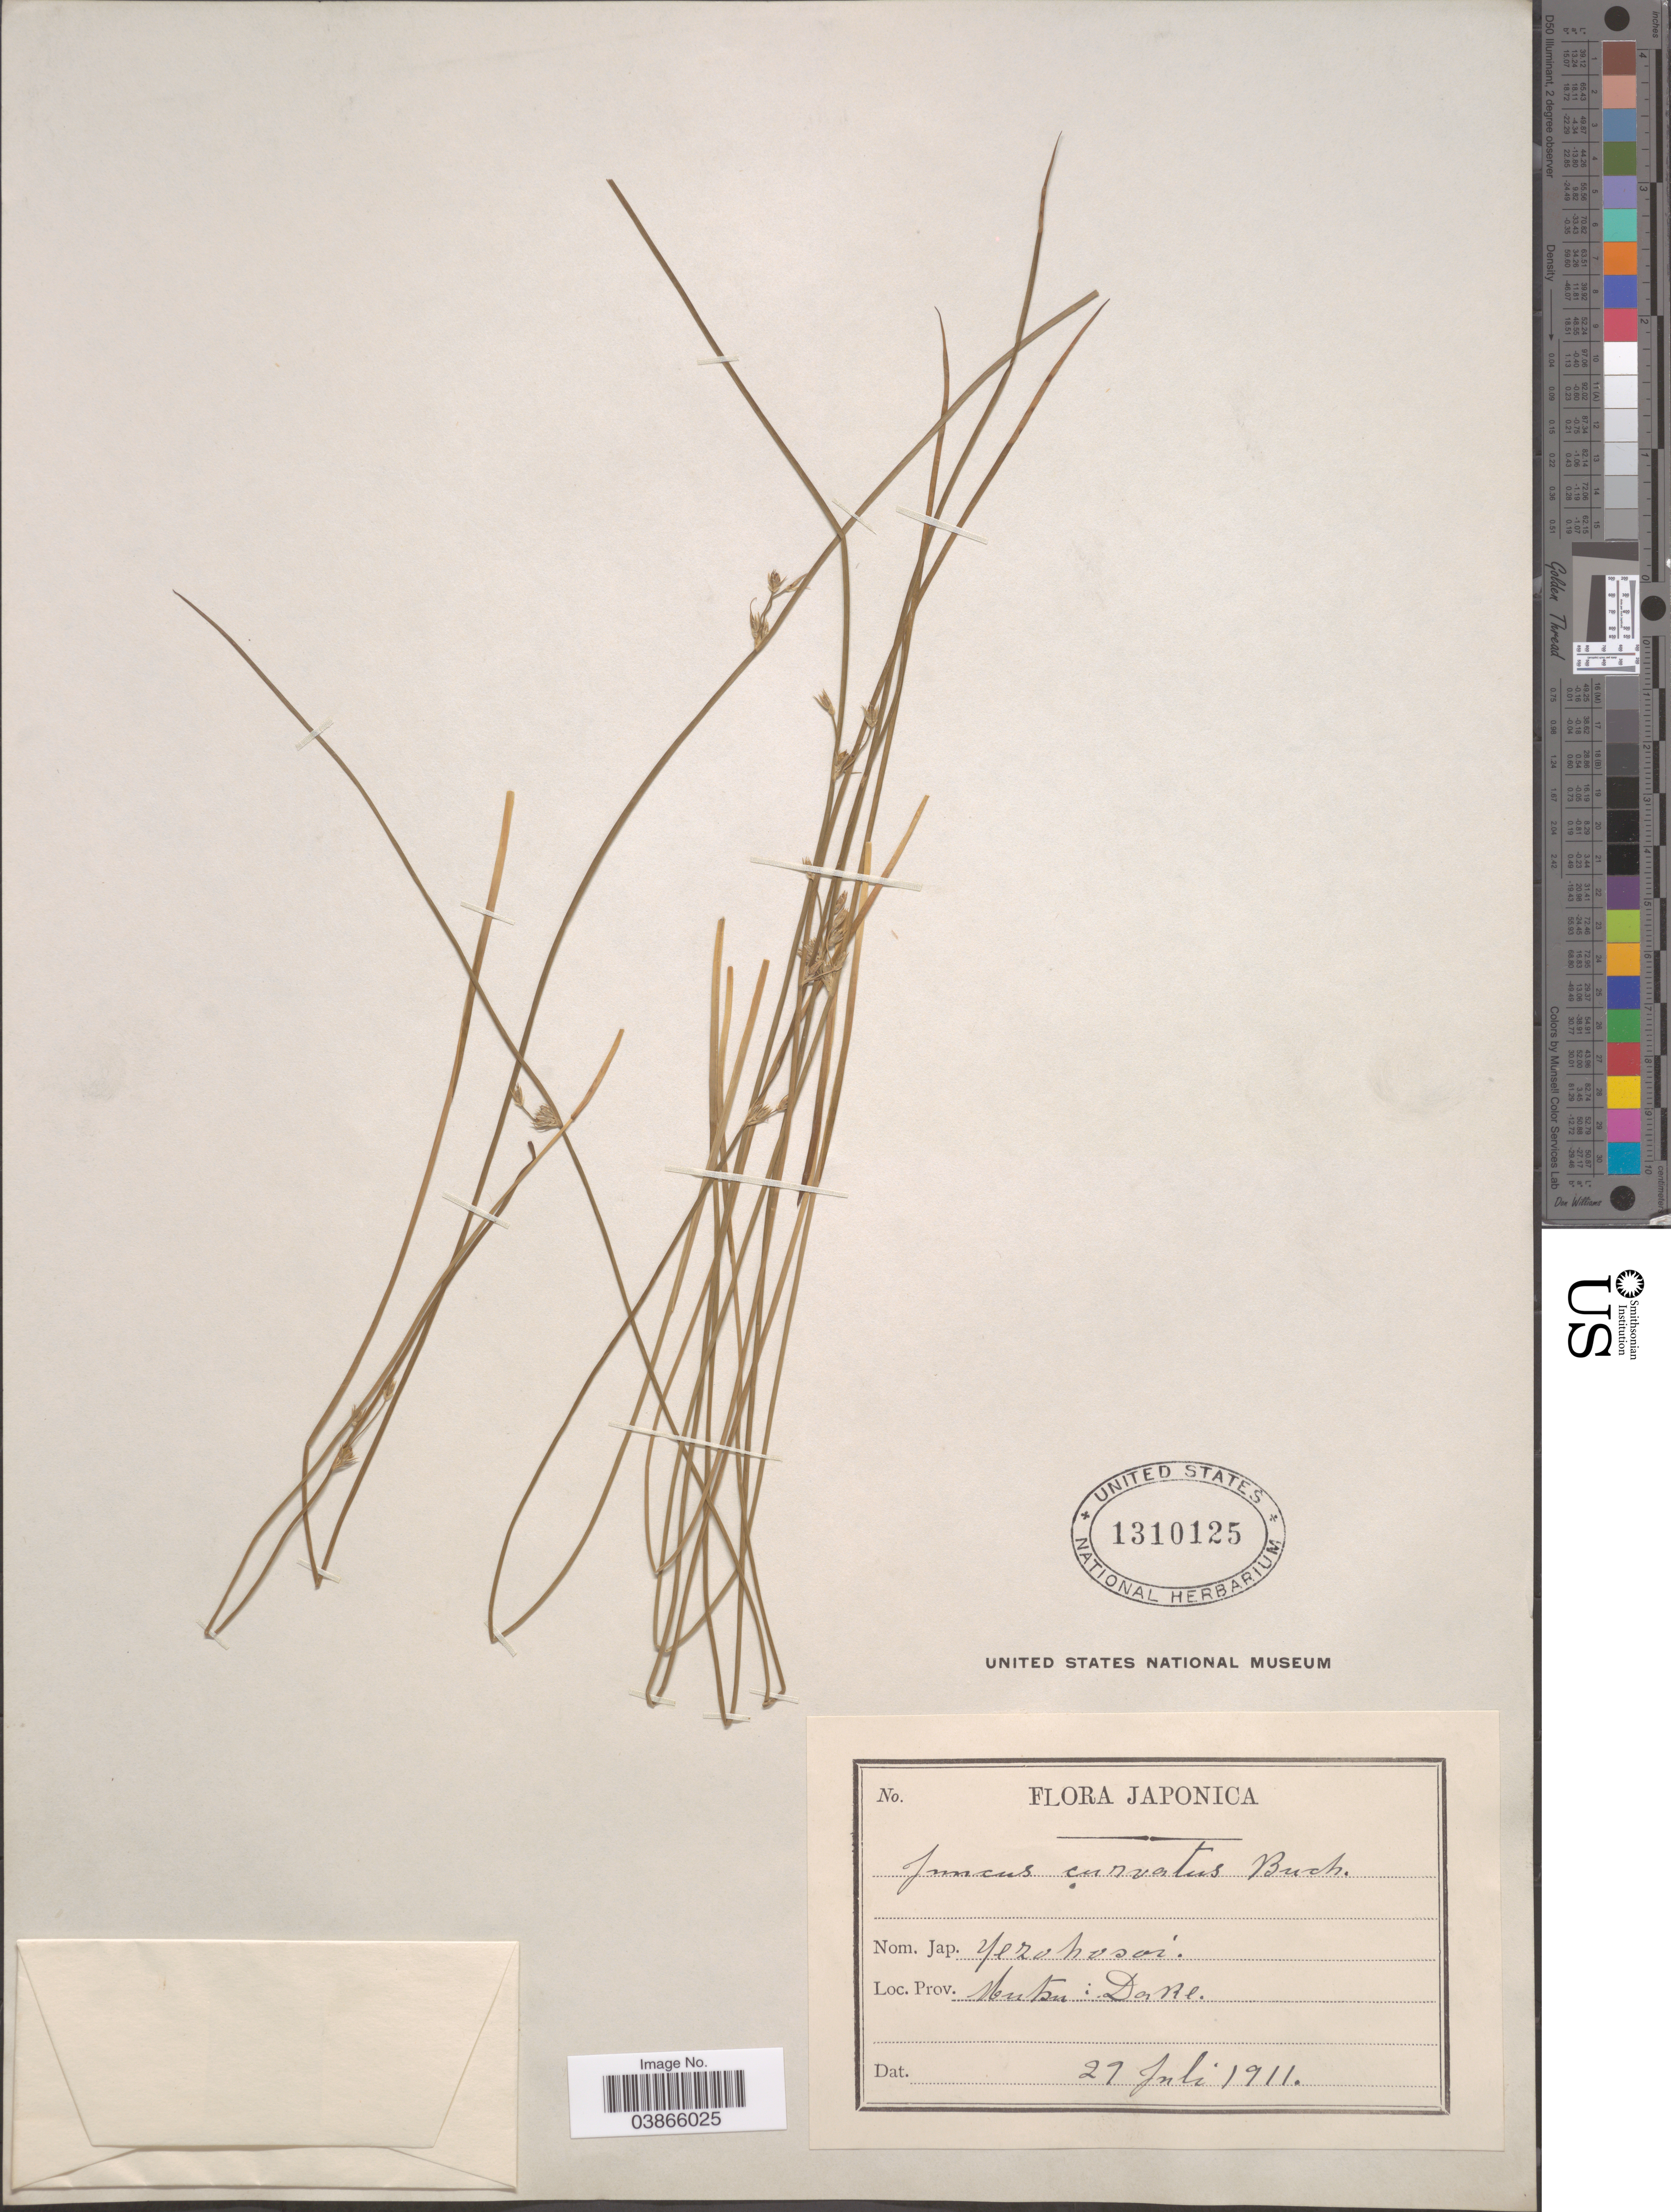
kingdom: Plantae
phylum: Tracheophyta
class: Liliopsida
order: Poales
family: Juncaceae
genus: Juncus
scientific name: Juncus curvatus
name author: Buchenau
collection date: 1911-07-27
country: Japan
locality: Japonica. Prov. Mutsu: Dake.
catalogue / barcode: US 1310125